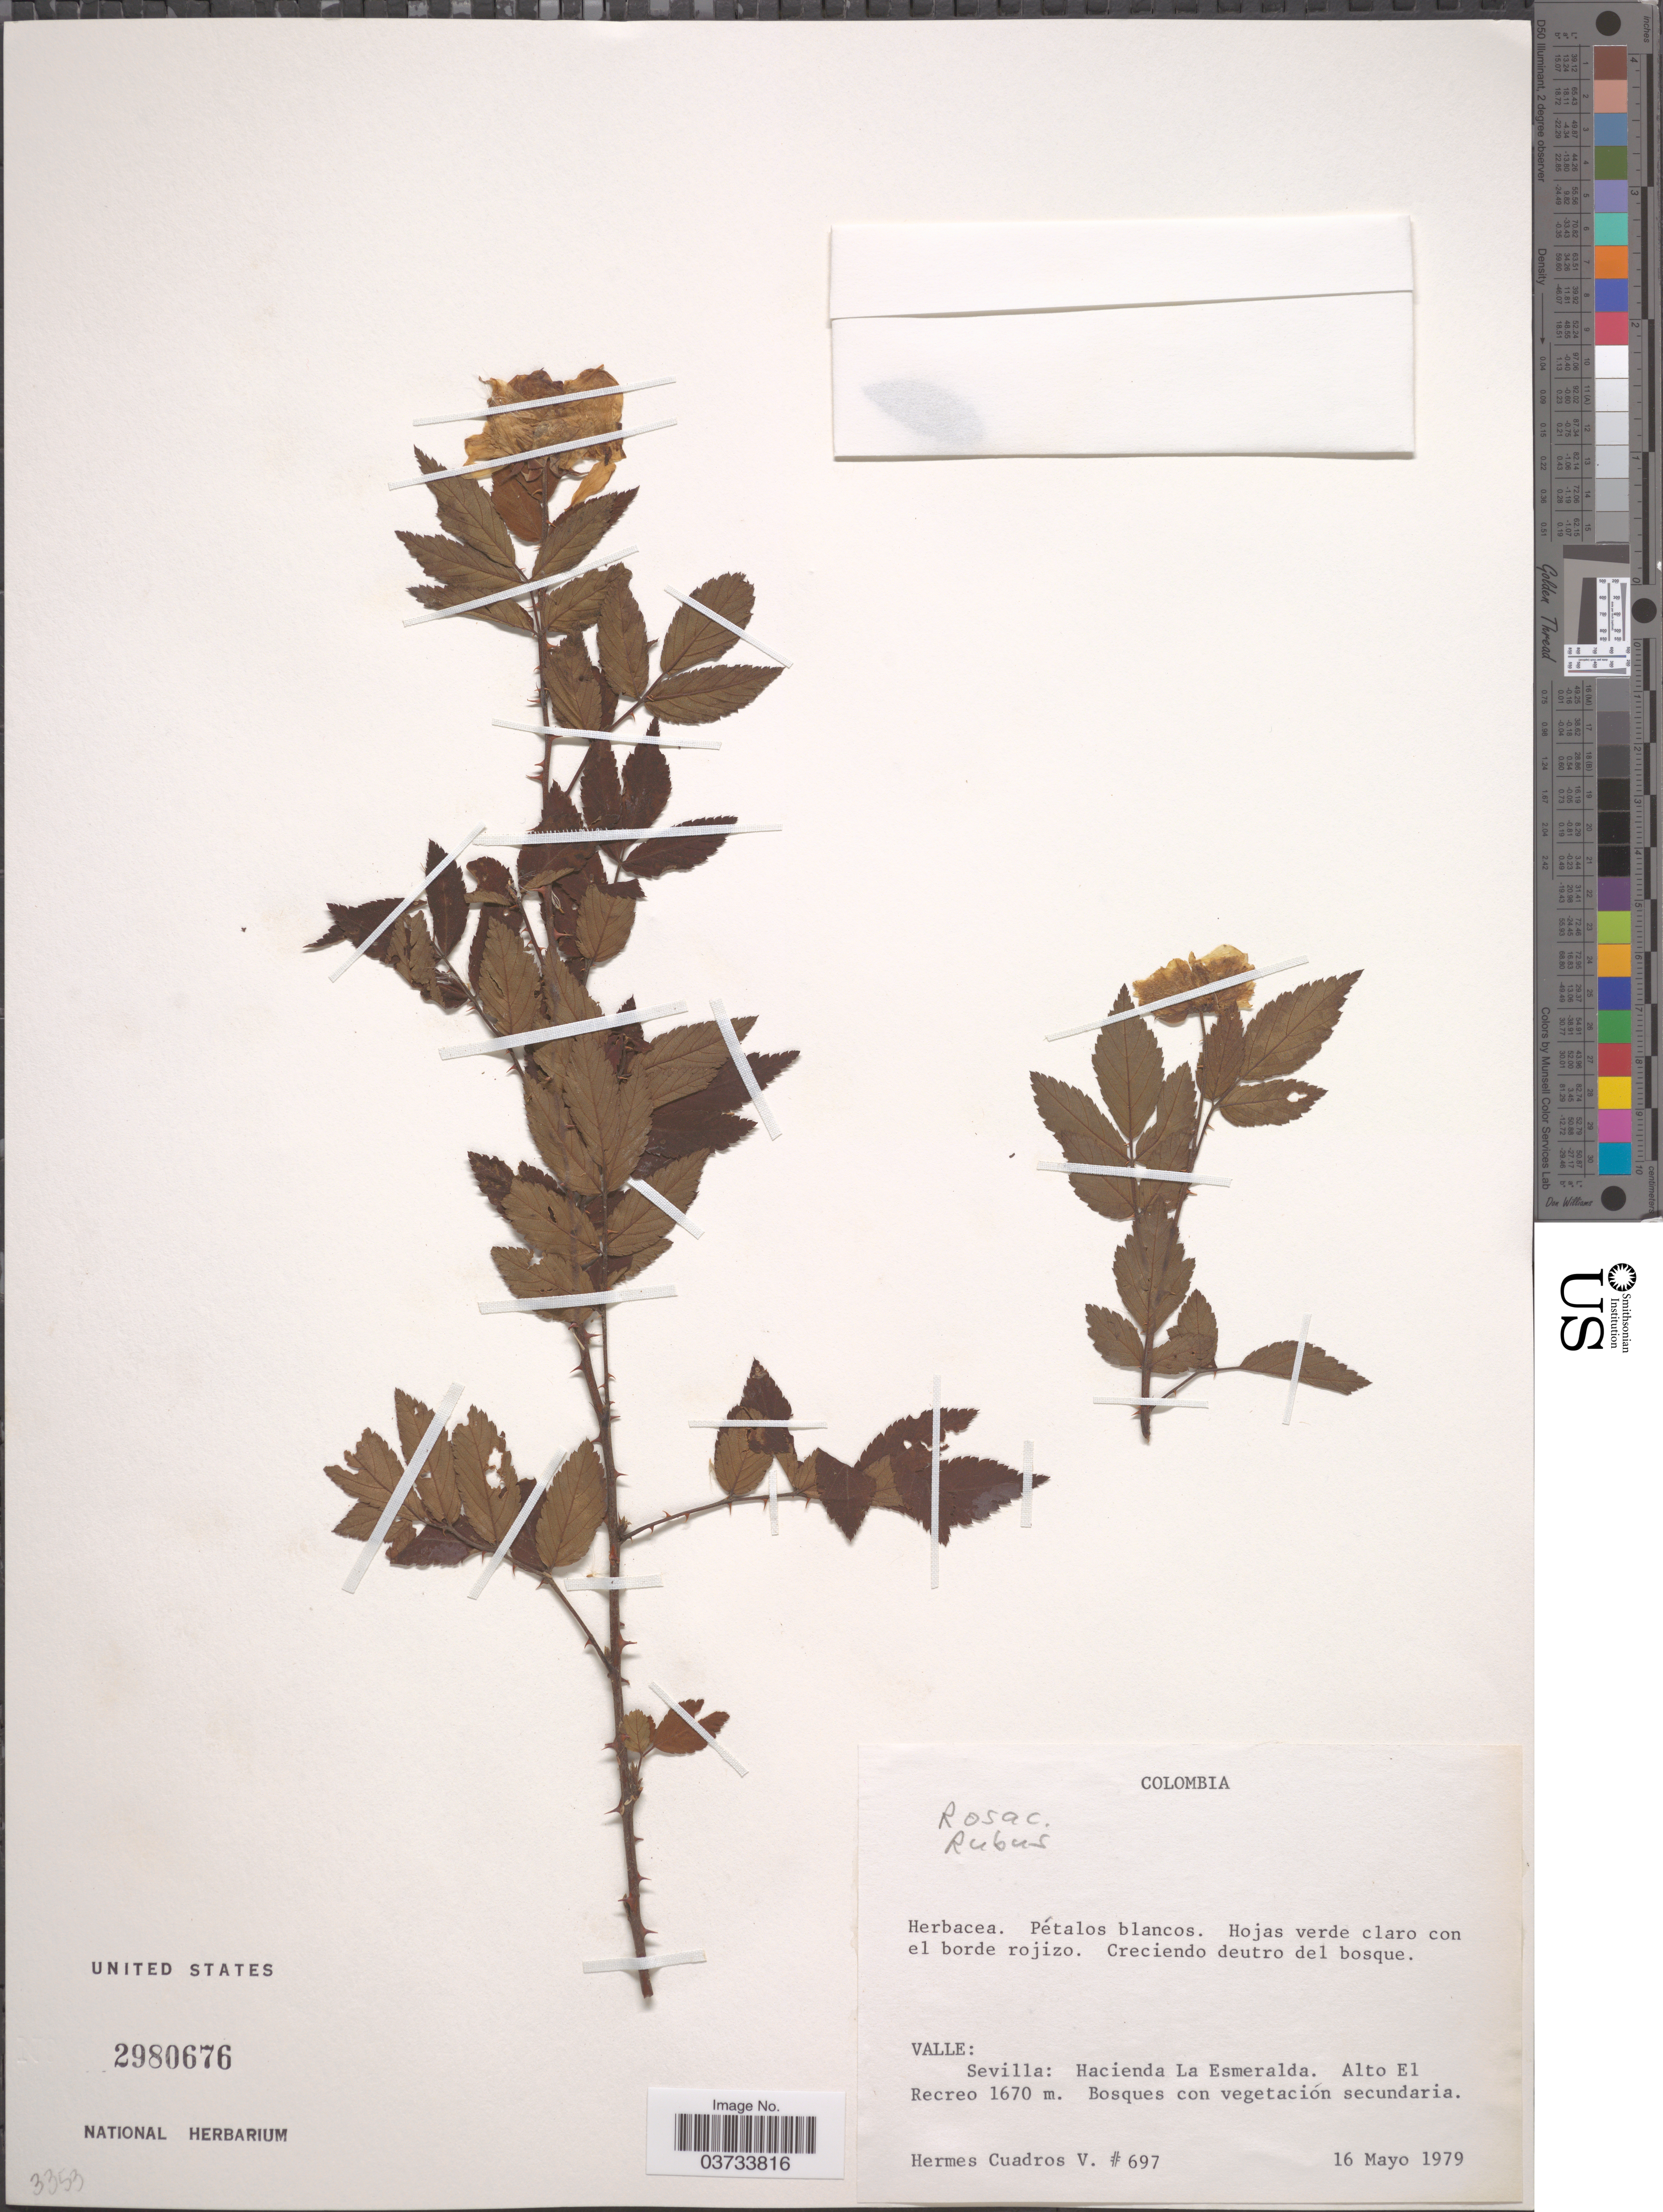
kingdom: Plantae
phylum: Tracheophyta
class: Magnoliopsida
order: Rosales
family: Rosaceae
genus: Rubus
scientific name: Rubus sp.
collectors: H. Cuadros V.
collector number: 697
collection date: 1979-05-16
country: Colombia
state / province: Valle del Cauca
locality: Valle: Sevilla: Hacienda La Esmeralda. Alto El Recreo. Bosques con vegetación secundaria.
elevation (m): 1670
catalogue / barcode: US 2980676